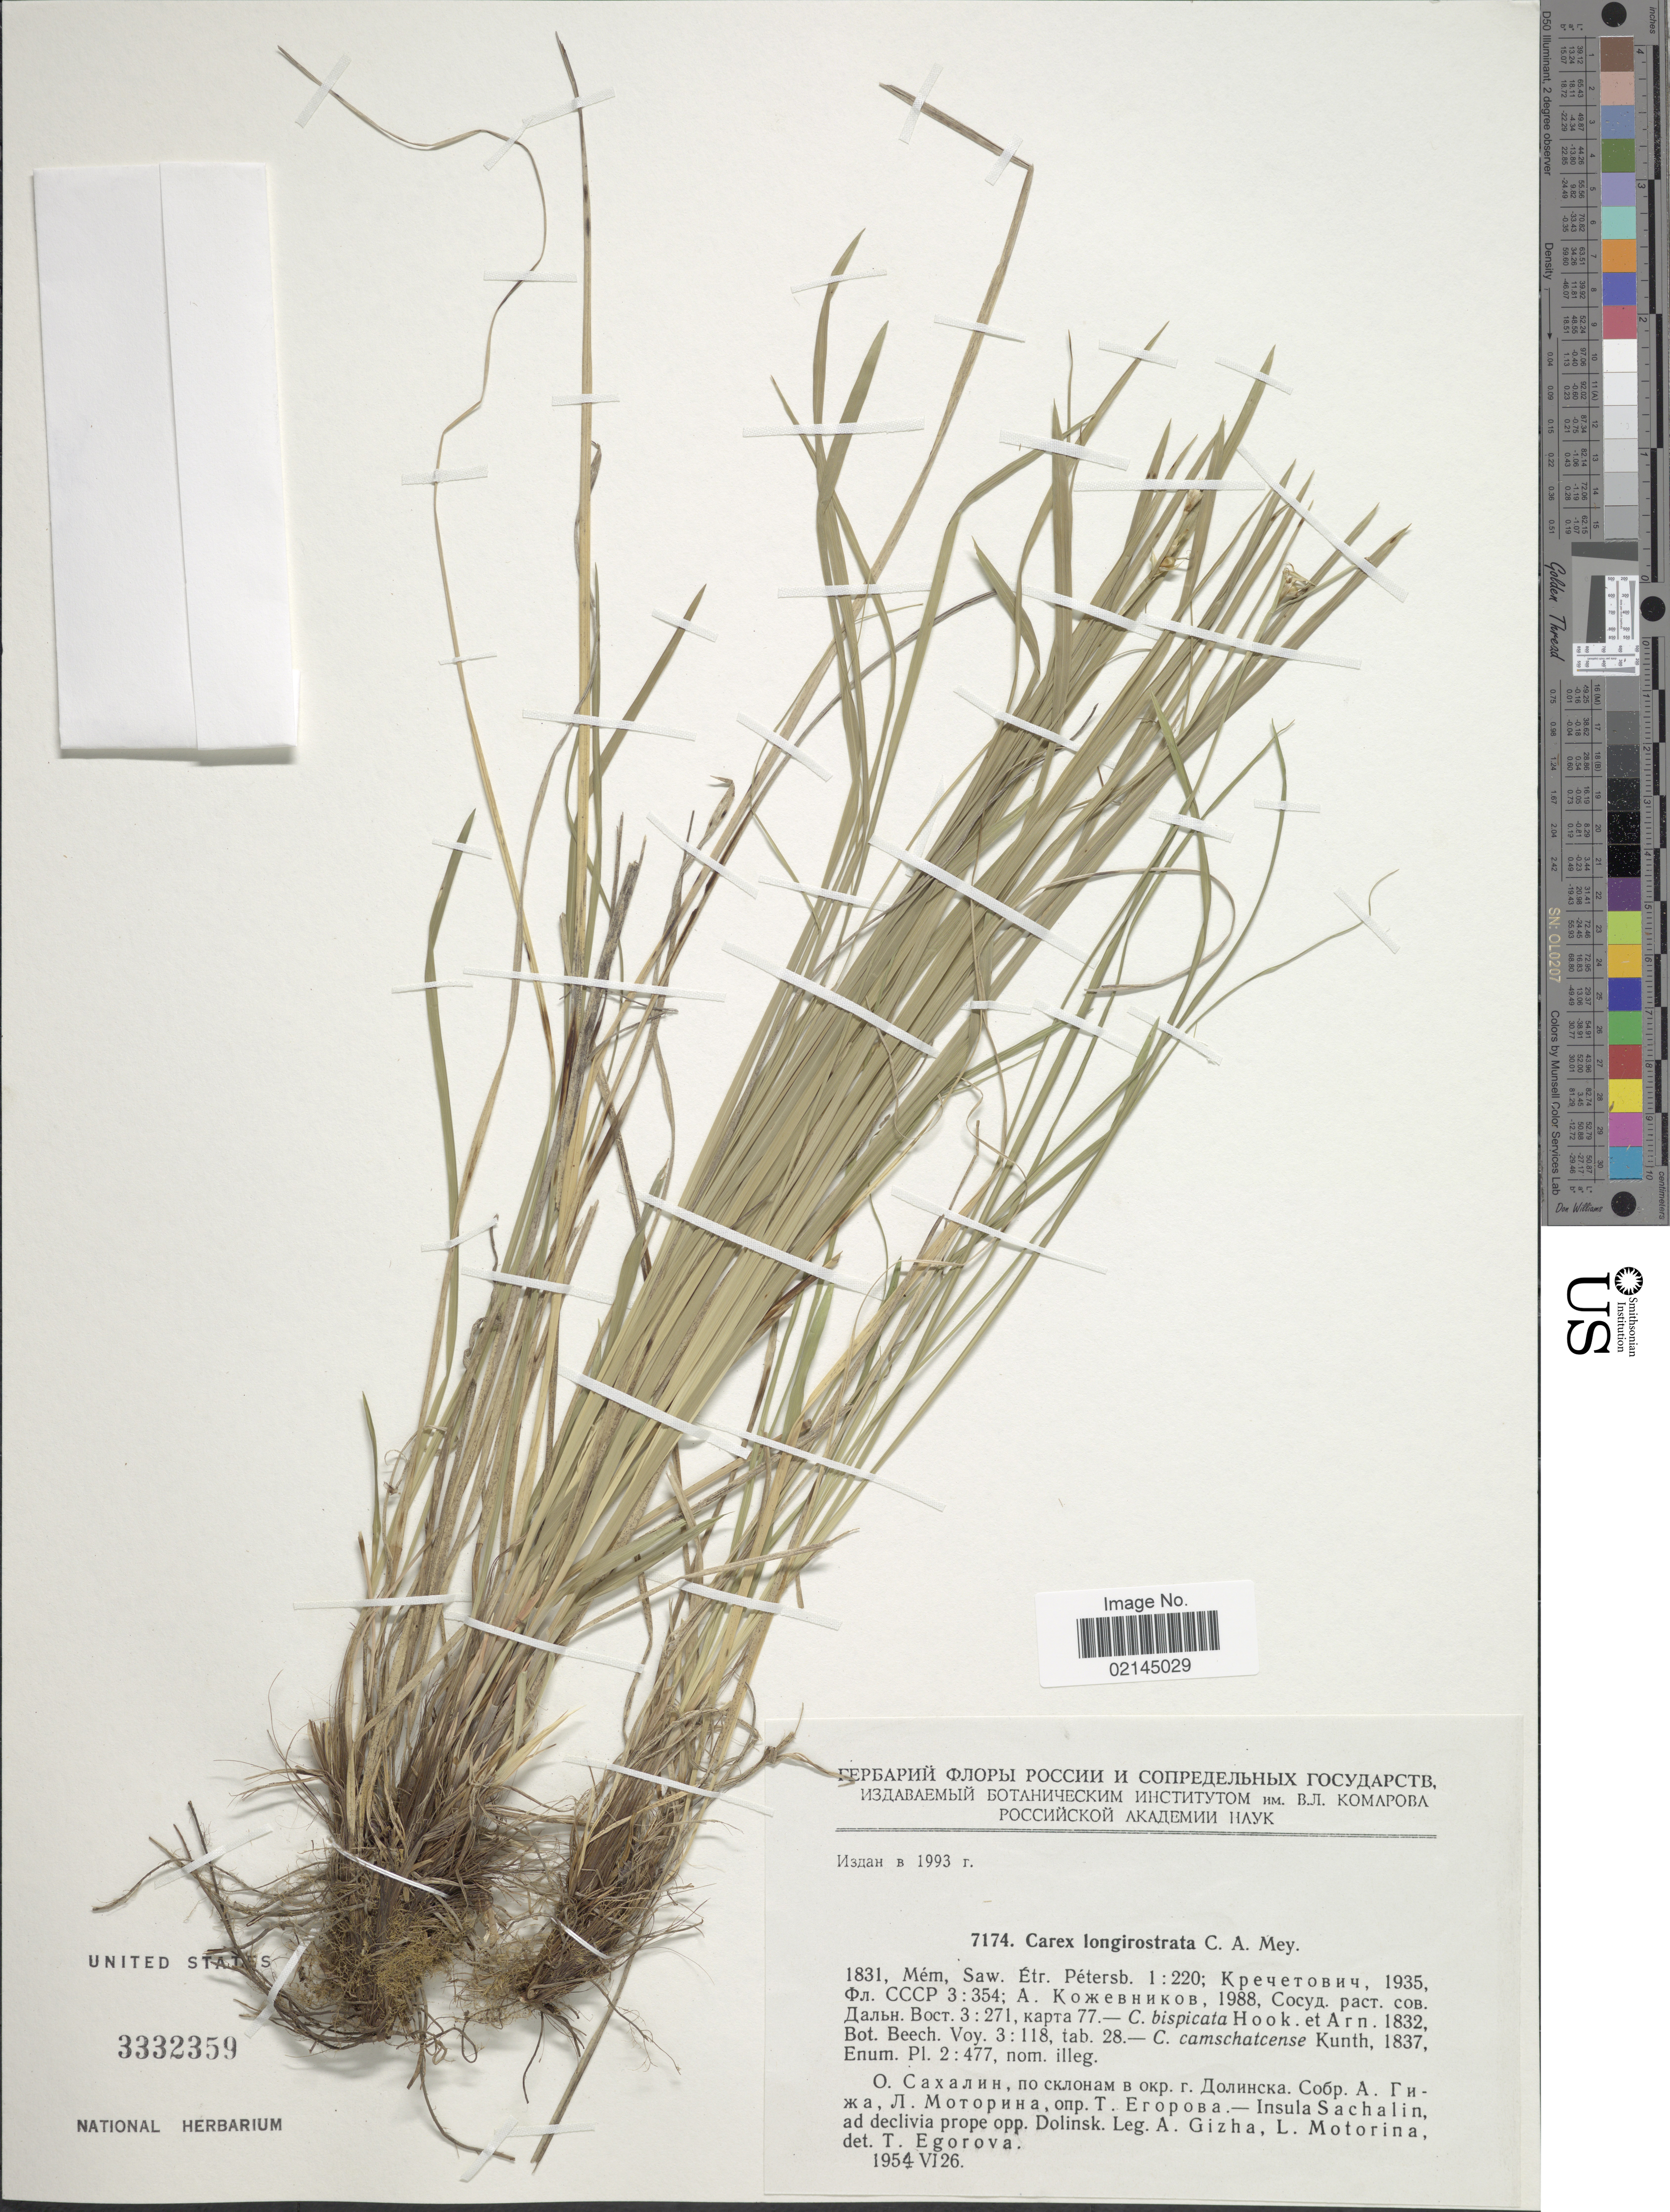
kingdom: Plantae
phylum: Tracheophyta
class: Liliopsida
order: Poales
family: Cyperaceae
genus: Carex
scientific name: Carex longerostrata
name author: C.A. Mey.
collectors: A. Gizha & L. Motorina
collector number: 7174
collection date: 1954-06-26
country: Russian Federation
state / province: Sakhalin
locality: Insula Sachaliun, ad declivia prope opp. Dolinsk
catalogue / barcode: US 3332359